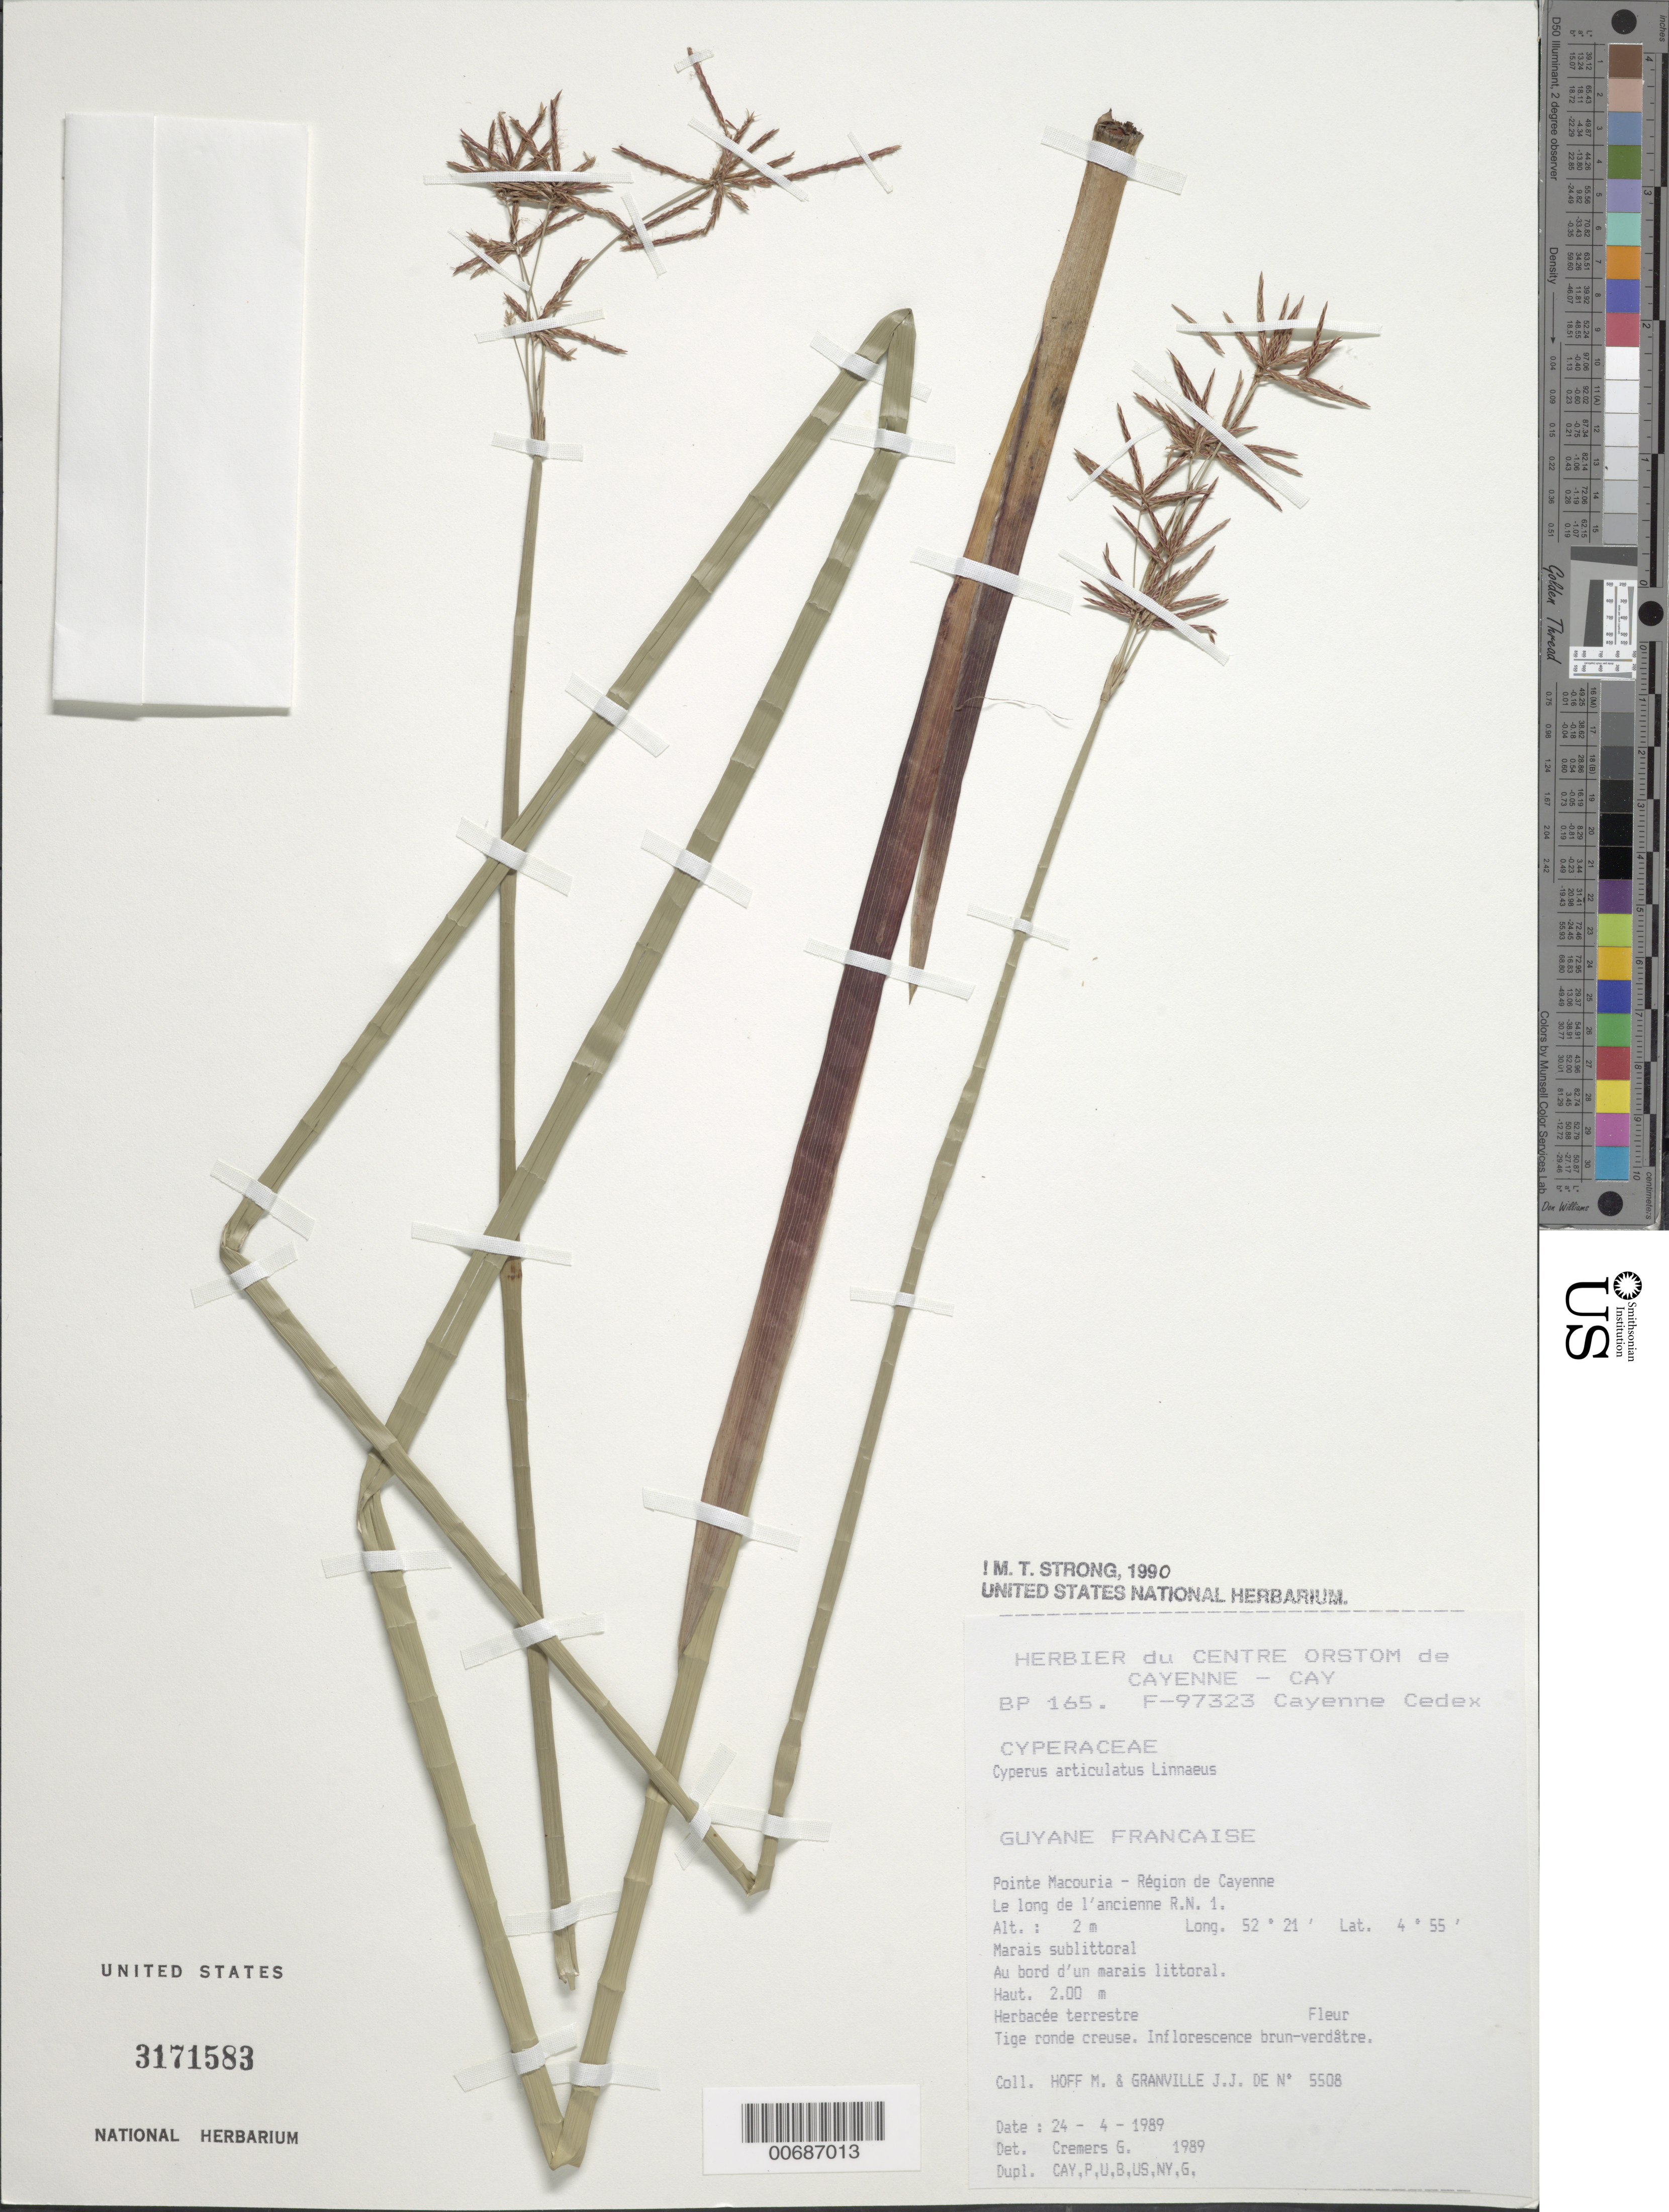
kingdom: Plantae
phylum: Tracheophyta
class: Liliopsida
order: Poales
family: Cyperaceae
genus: Cyperus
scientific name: Cyperus articulatus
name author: L.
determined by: Cremers, Georges A.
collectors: M. Hoff & J.-J. de Granville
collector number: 5508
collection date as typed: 24-Apr-89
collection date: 1989-04-24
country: French Guiana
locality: Pointe Macouria, région de Cayenne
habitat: Marias sublittoral. Au bord d'un marias littoral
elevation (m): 2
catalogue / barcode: US 3171583